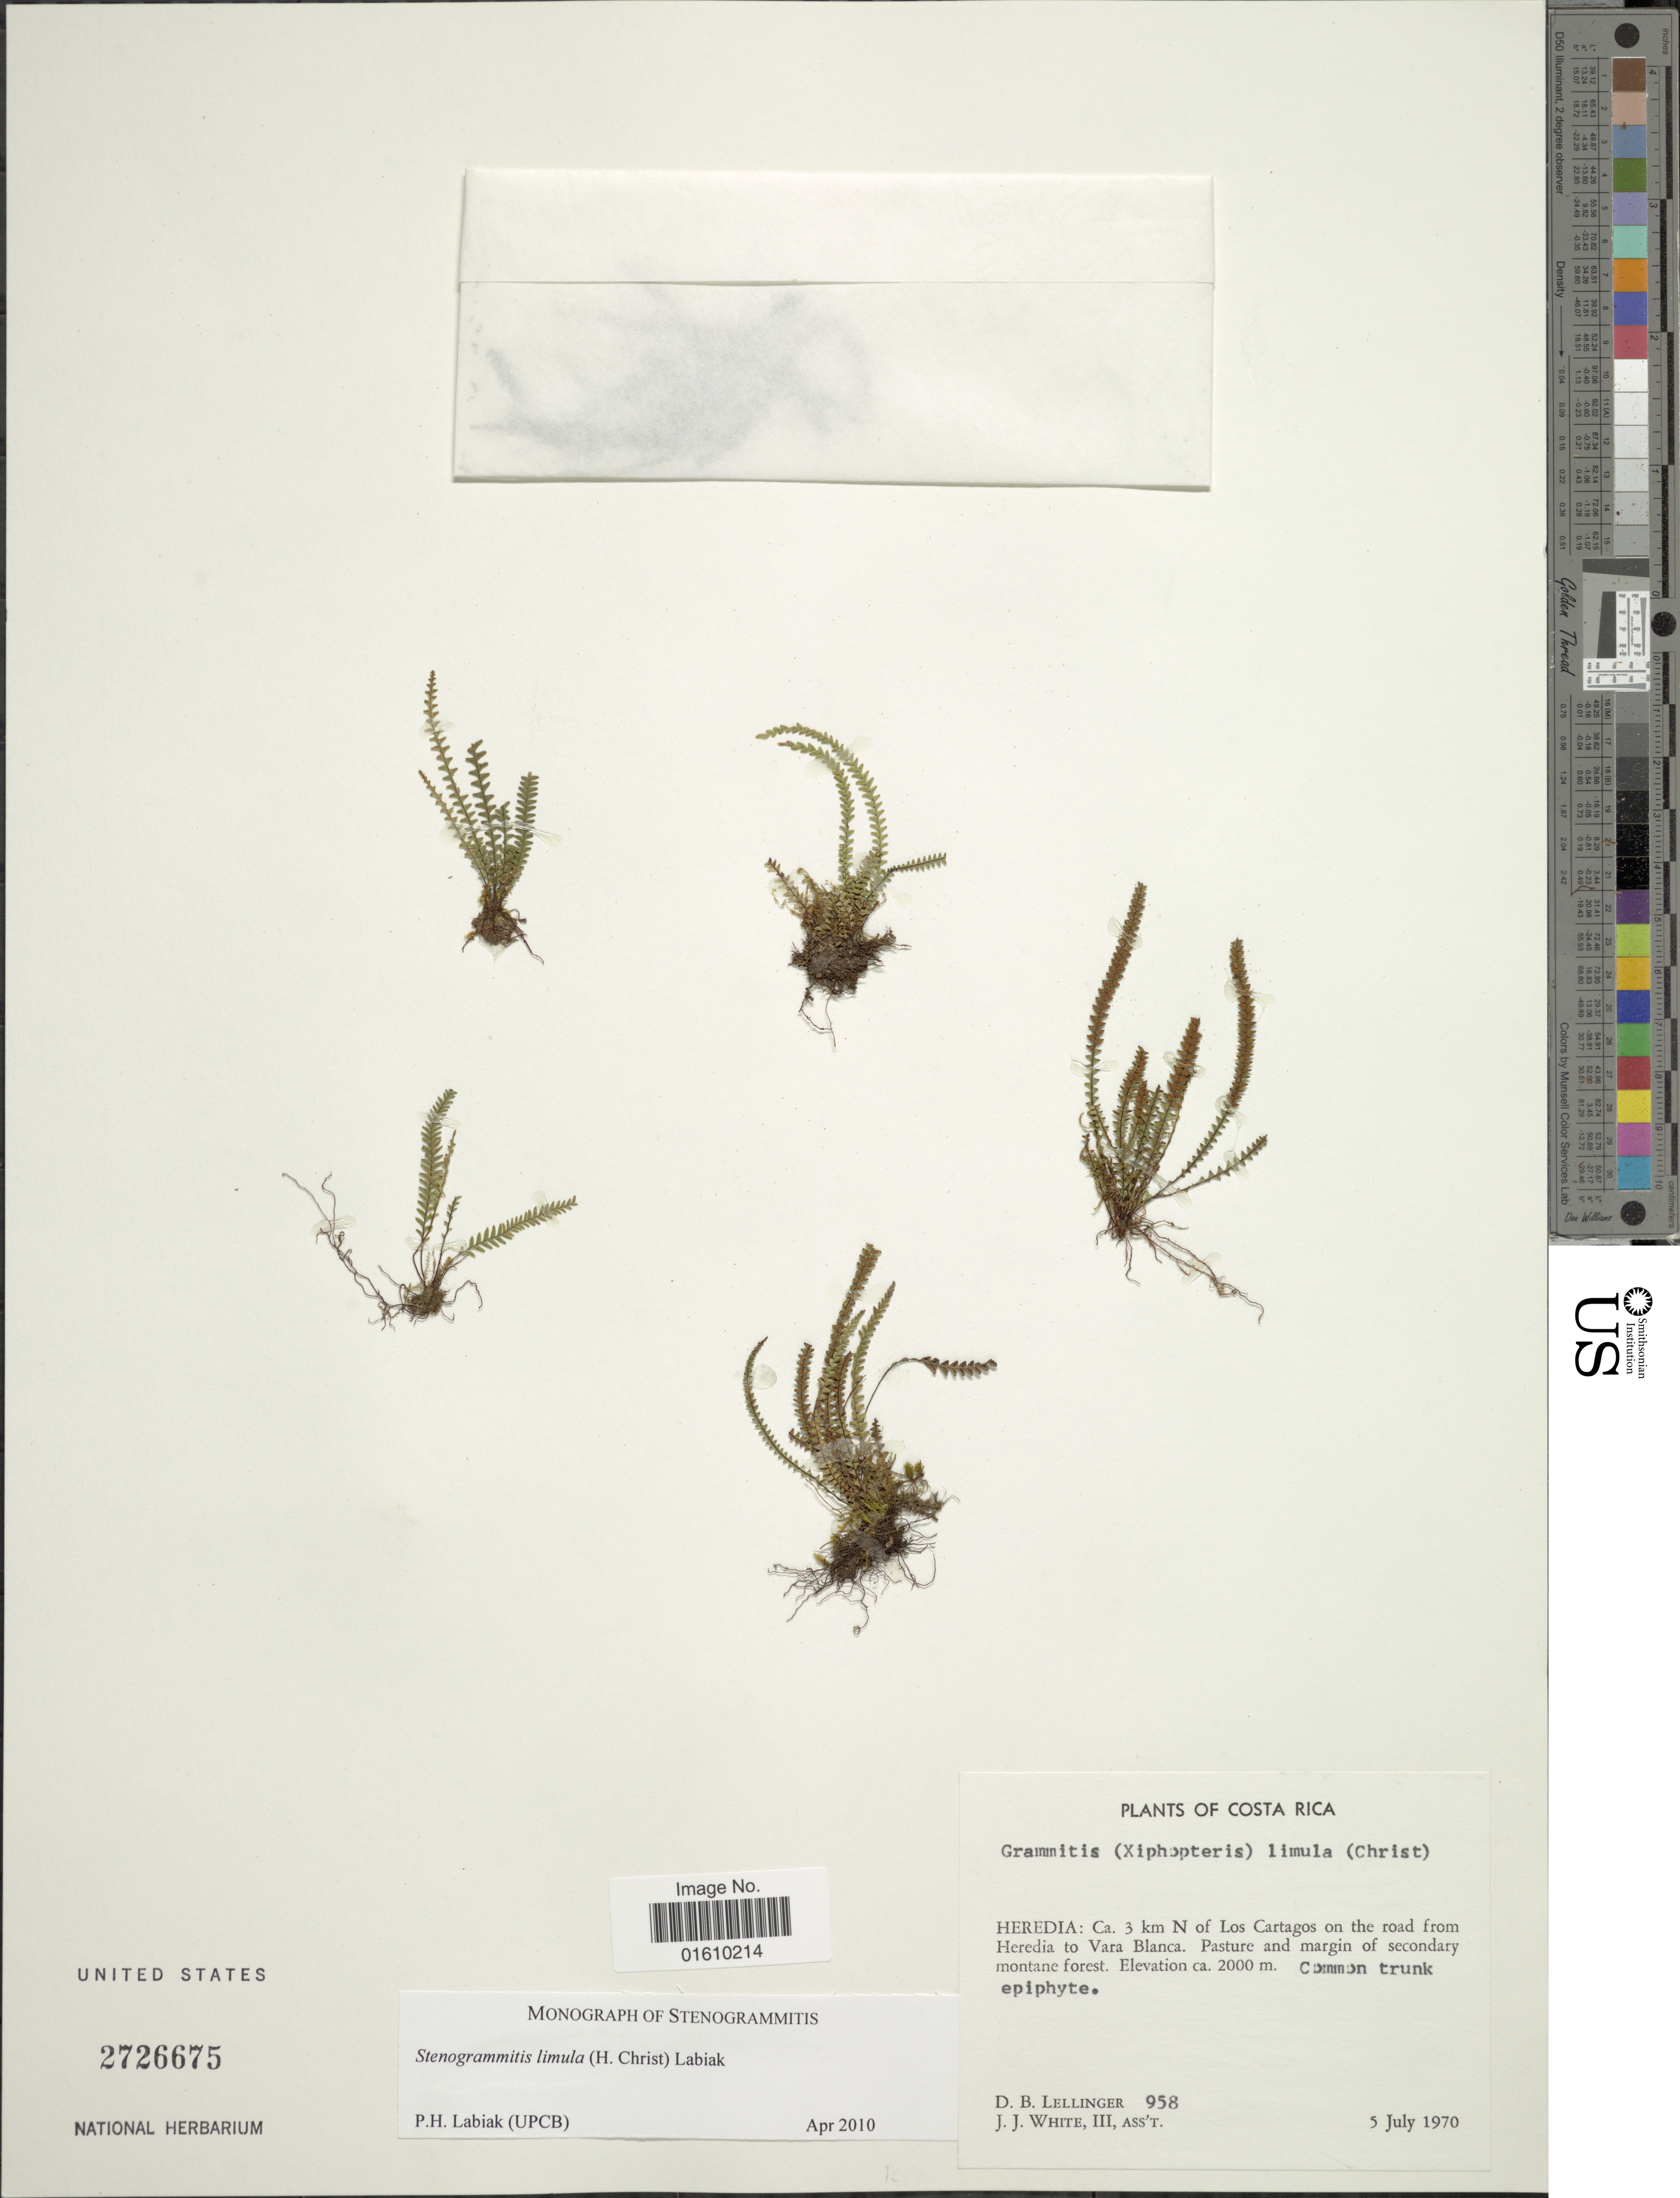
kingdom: Plantae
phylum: Tracheophyta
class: Polypodiopsida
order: Polypodiales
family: Polypodiaceae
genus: Stenogrammitis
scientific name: Stenogrammitis limula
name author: (Christ) Labiak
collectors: D. B. Lellinger & J. J. White III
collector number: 958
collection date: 1970-07-05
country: Costa Rica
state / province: Heredia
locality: Ca. 3 km N of Los Cartagos on the road from Heredia to Vara Blanca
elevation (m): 2000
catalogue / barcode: US 2726675